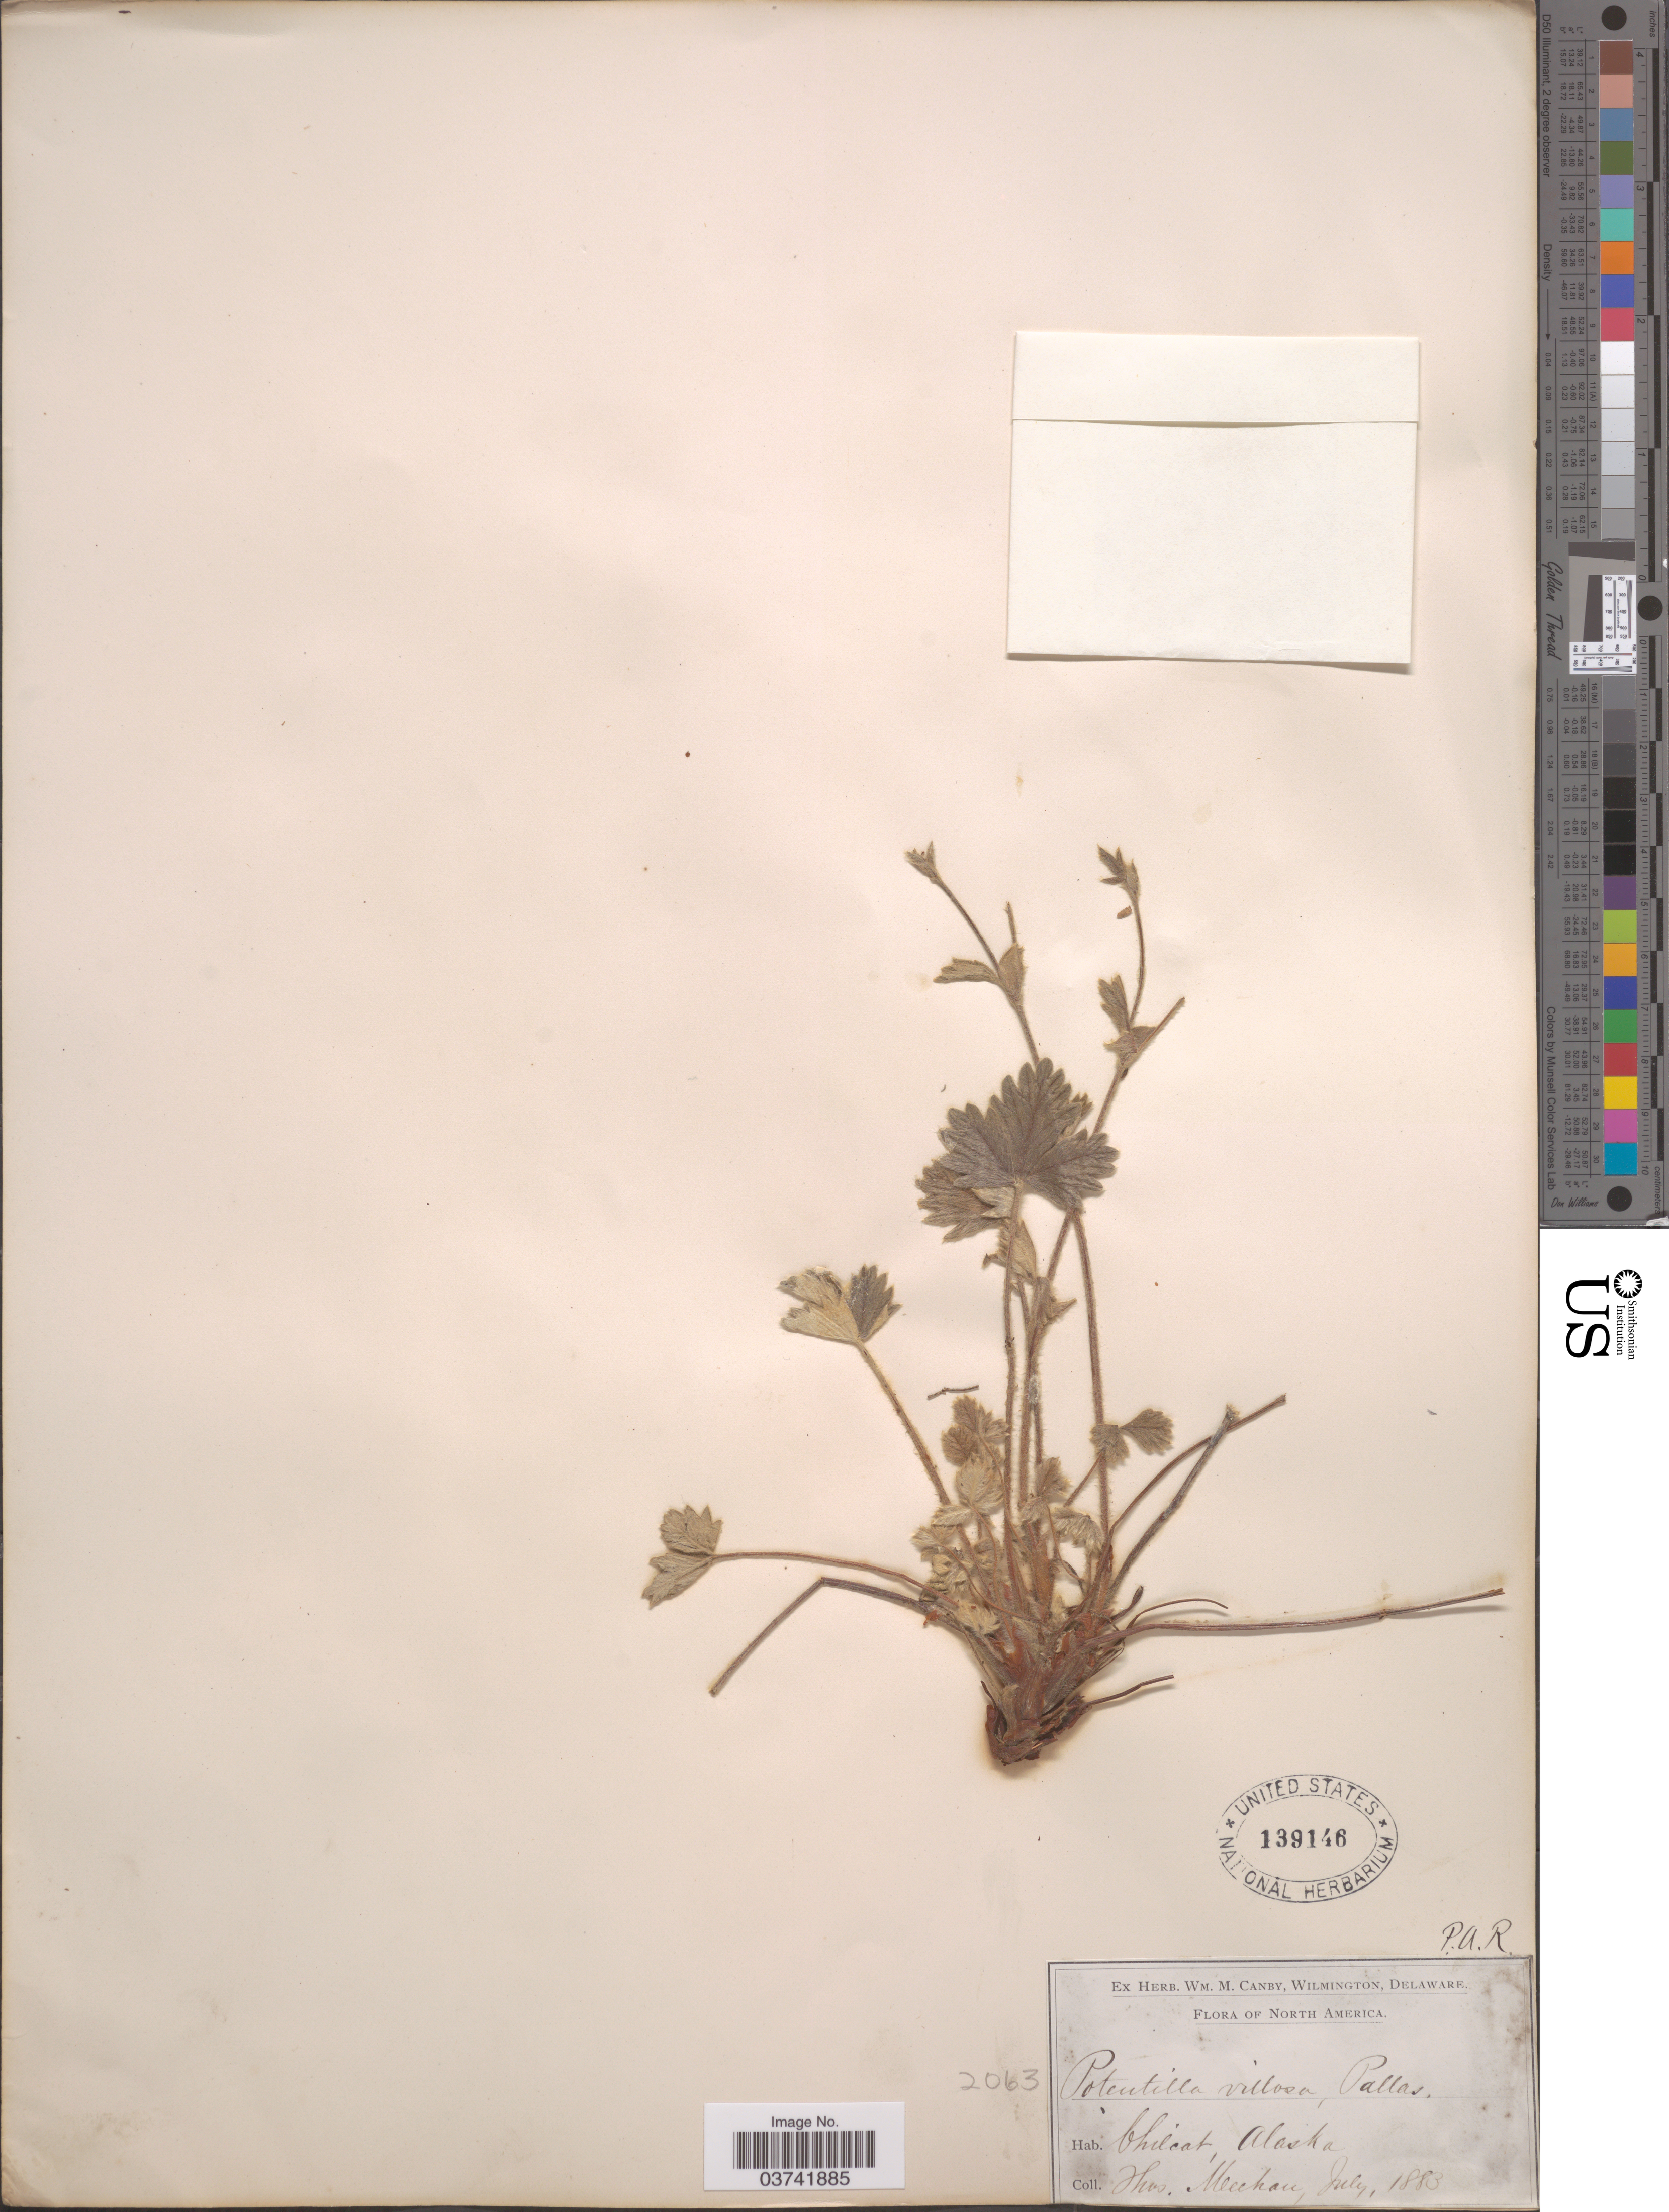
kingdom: Plantae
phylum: Tracheophyta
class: Magnoliopsida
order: Rosales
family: Rosaceae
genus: Potentilla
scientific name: Potentilla villosa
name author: Pall. ex Pursh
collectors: T. Meehan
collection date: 1883-07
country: United States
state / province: Alaska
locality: Chilcat.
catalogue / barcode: US 139146